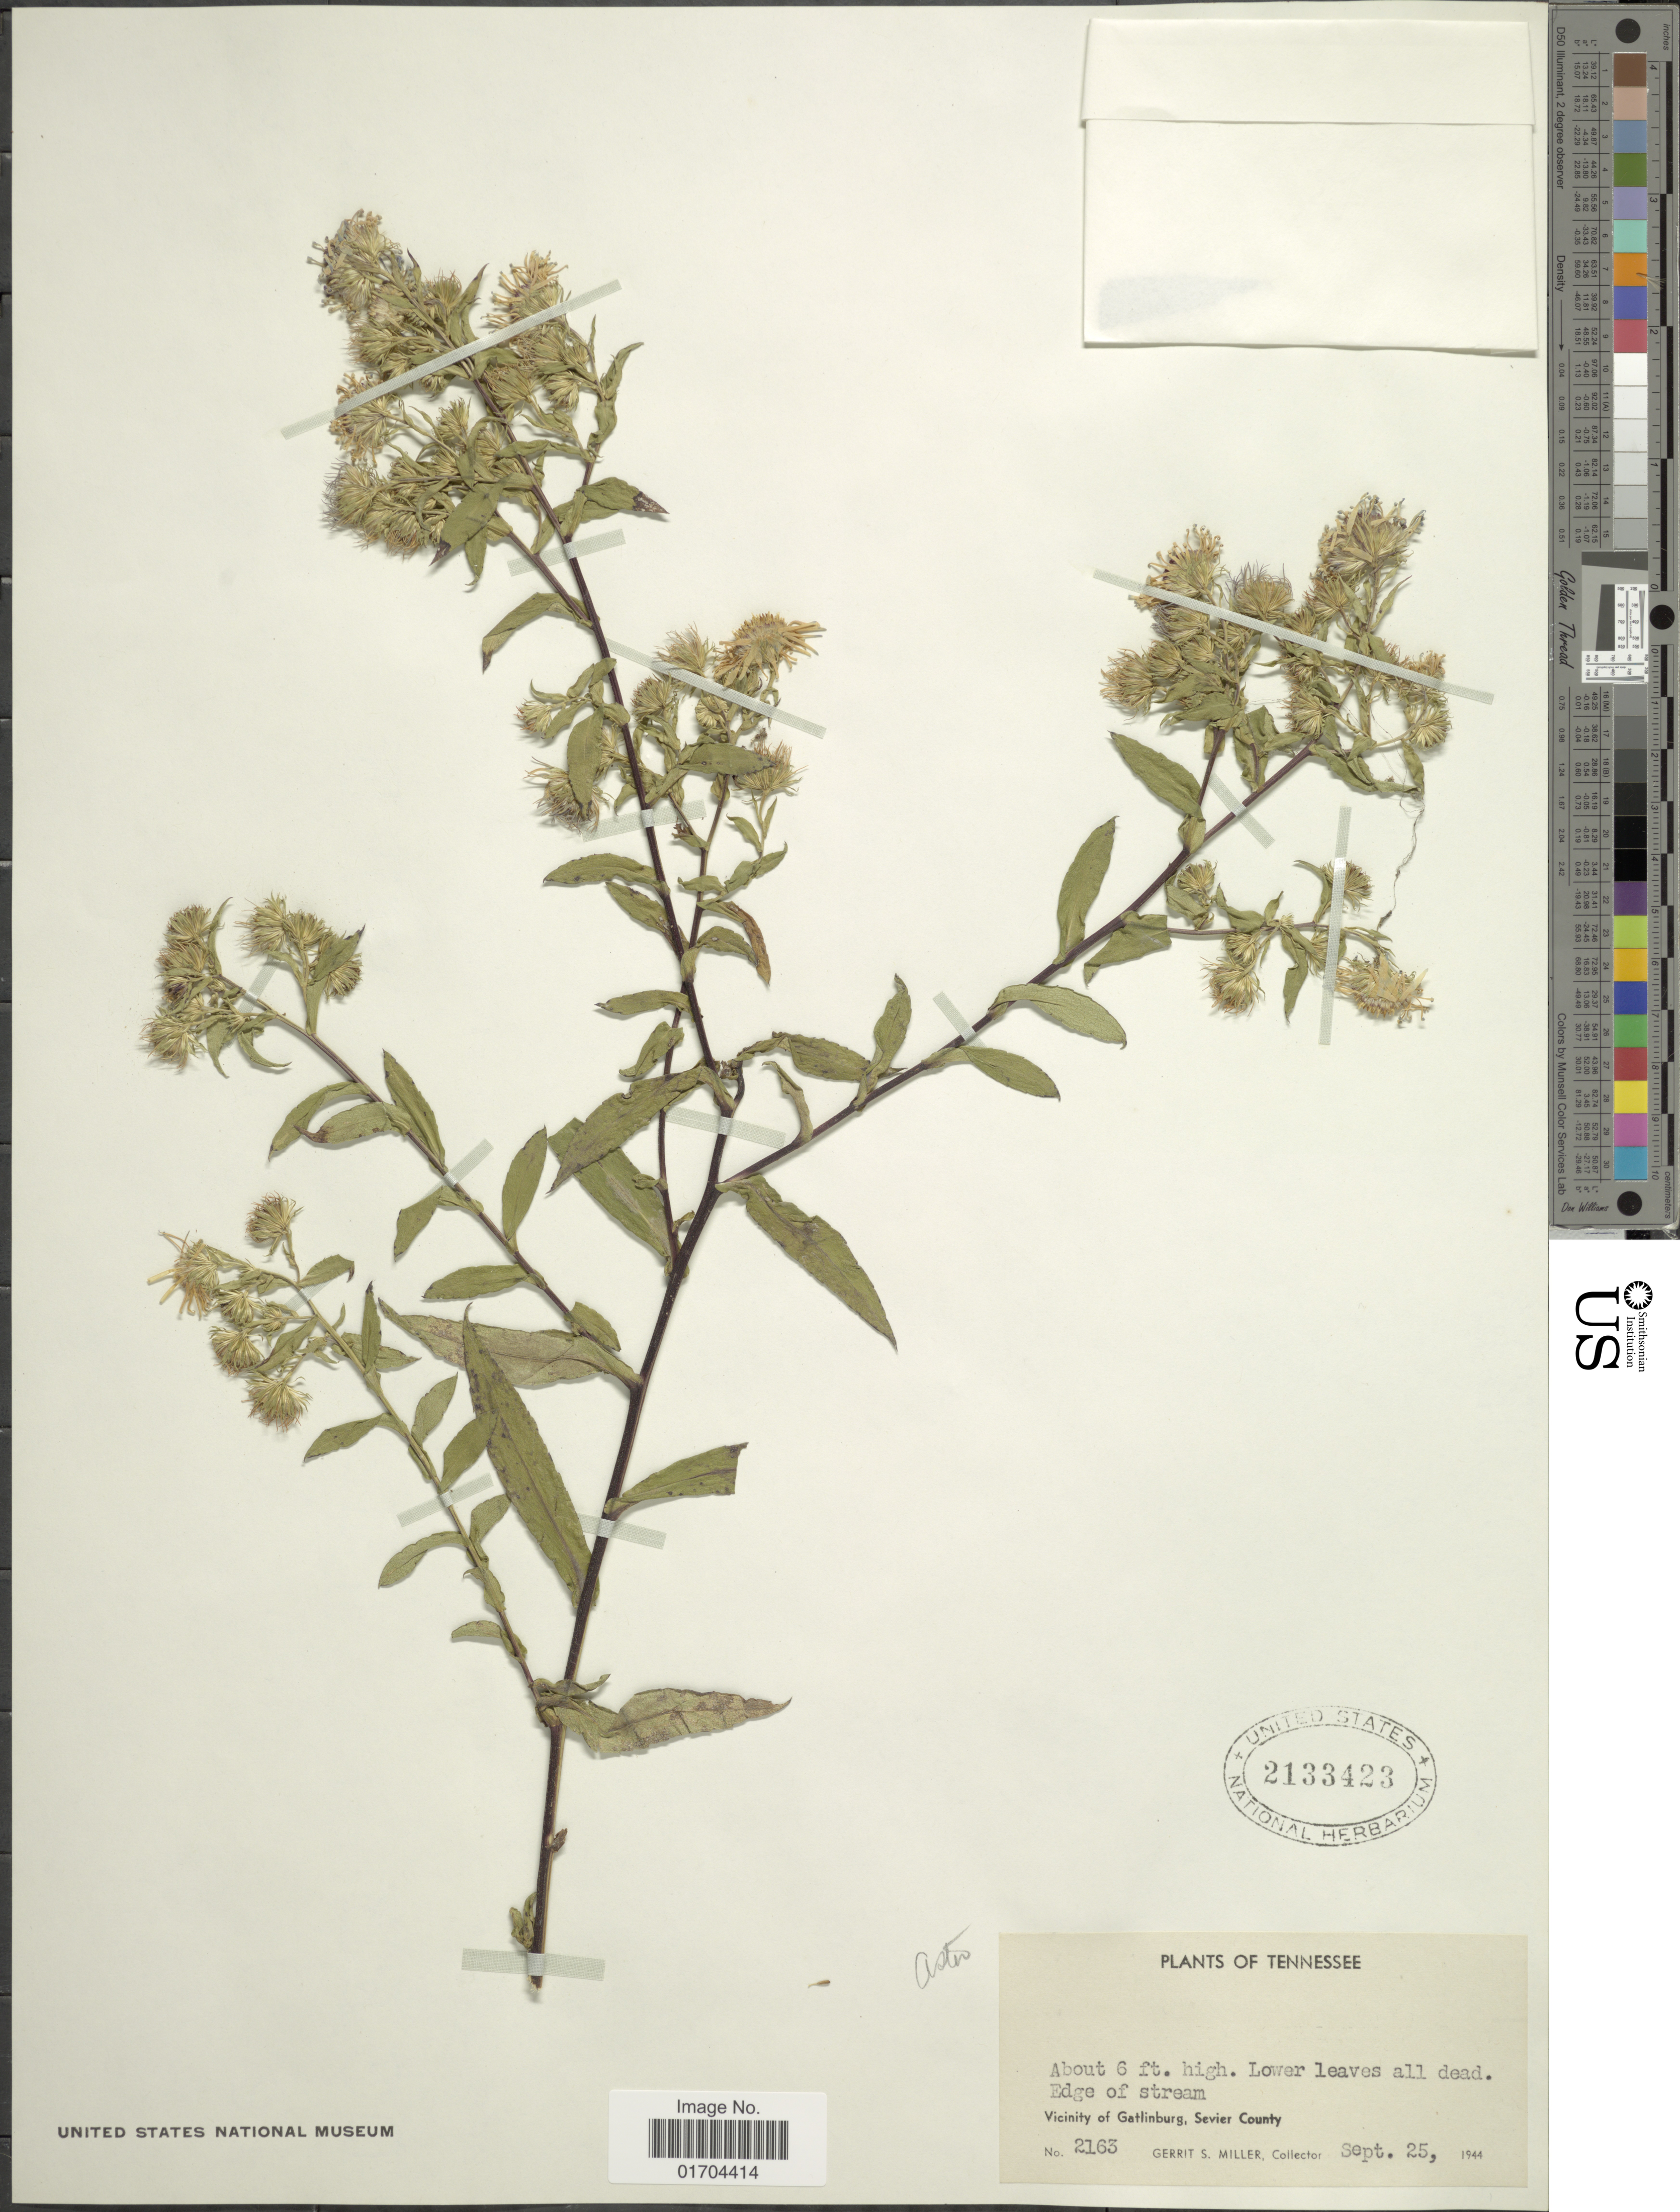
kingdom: Plantae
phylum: Tracheophyta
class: Magnoliopsida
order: Asterales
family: Asteraceae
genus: Symphyotrichum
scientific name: Symphyotrichum sp.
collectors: G. S. Miller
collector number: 2163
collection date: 1944-09-25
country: United States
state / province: Tennessee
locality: Vicinity of Gatlinburg, Sevier County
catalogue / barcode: US 2133423